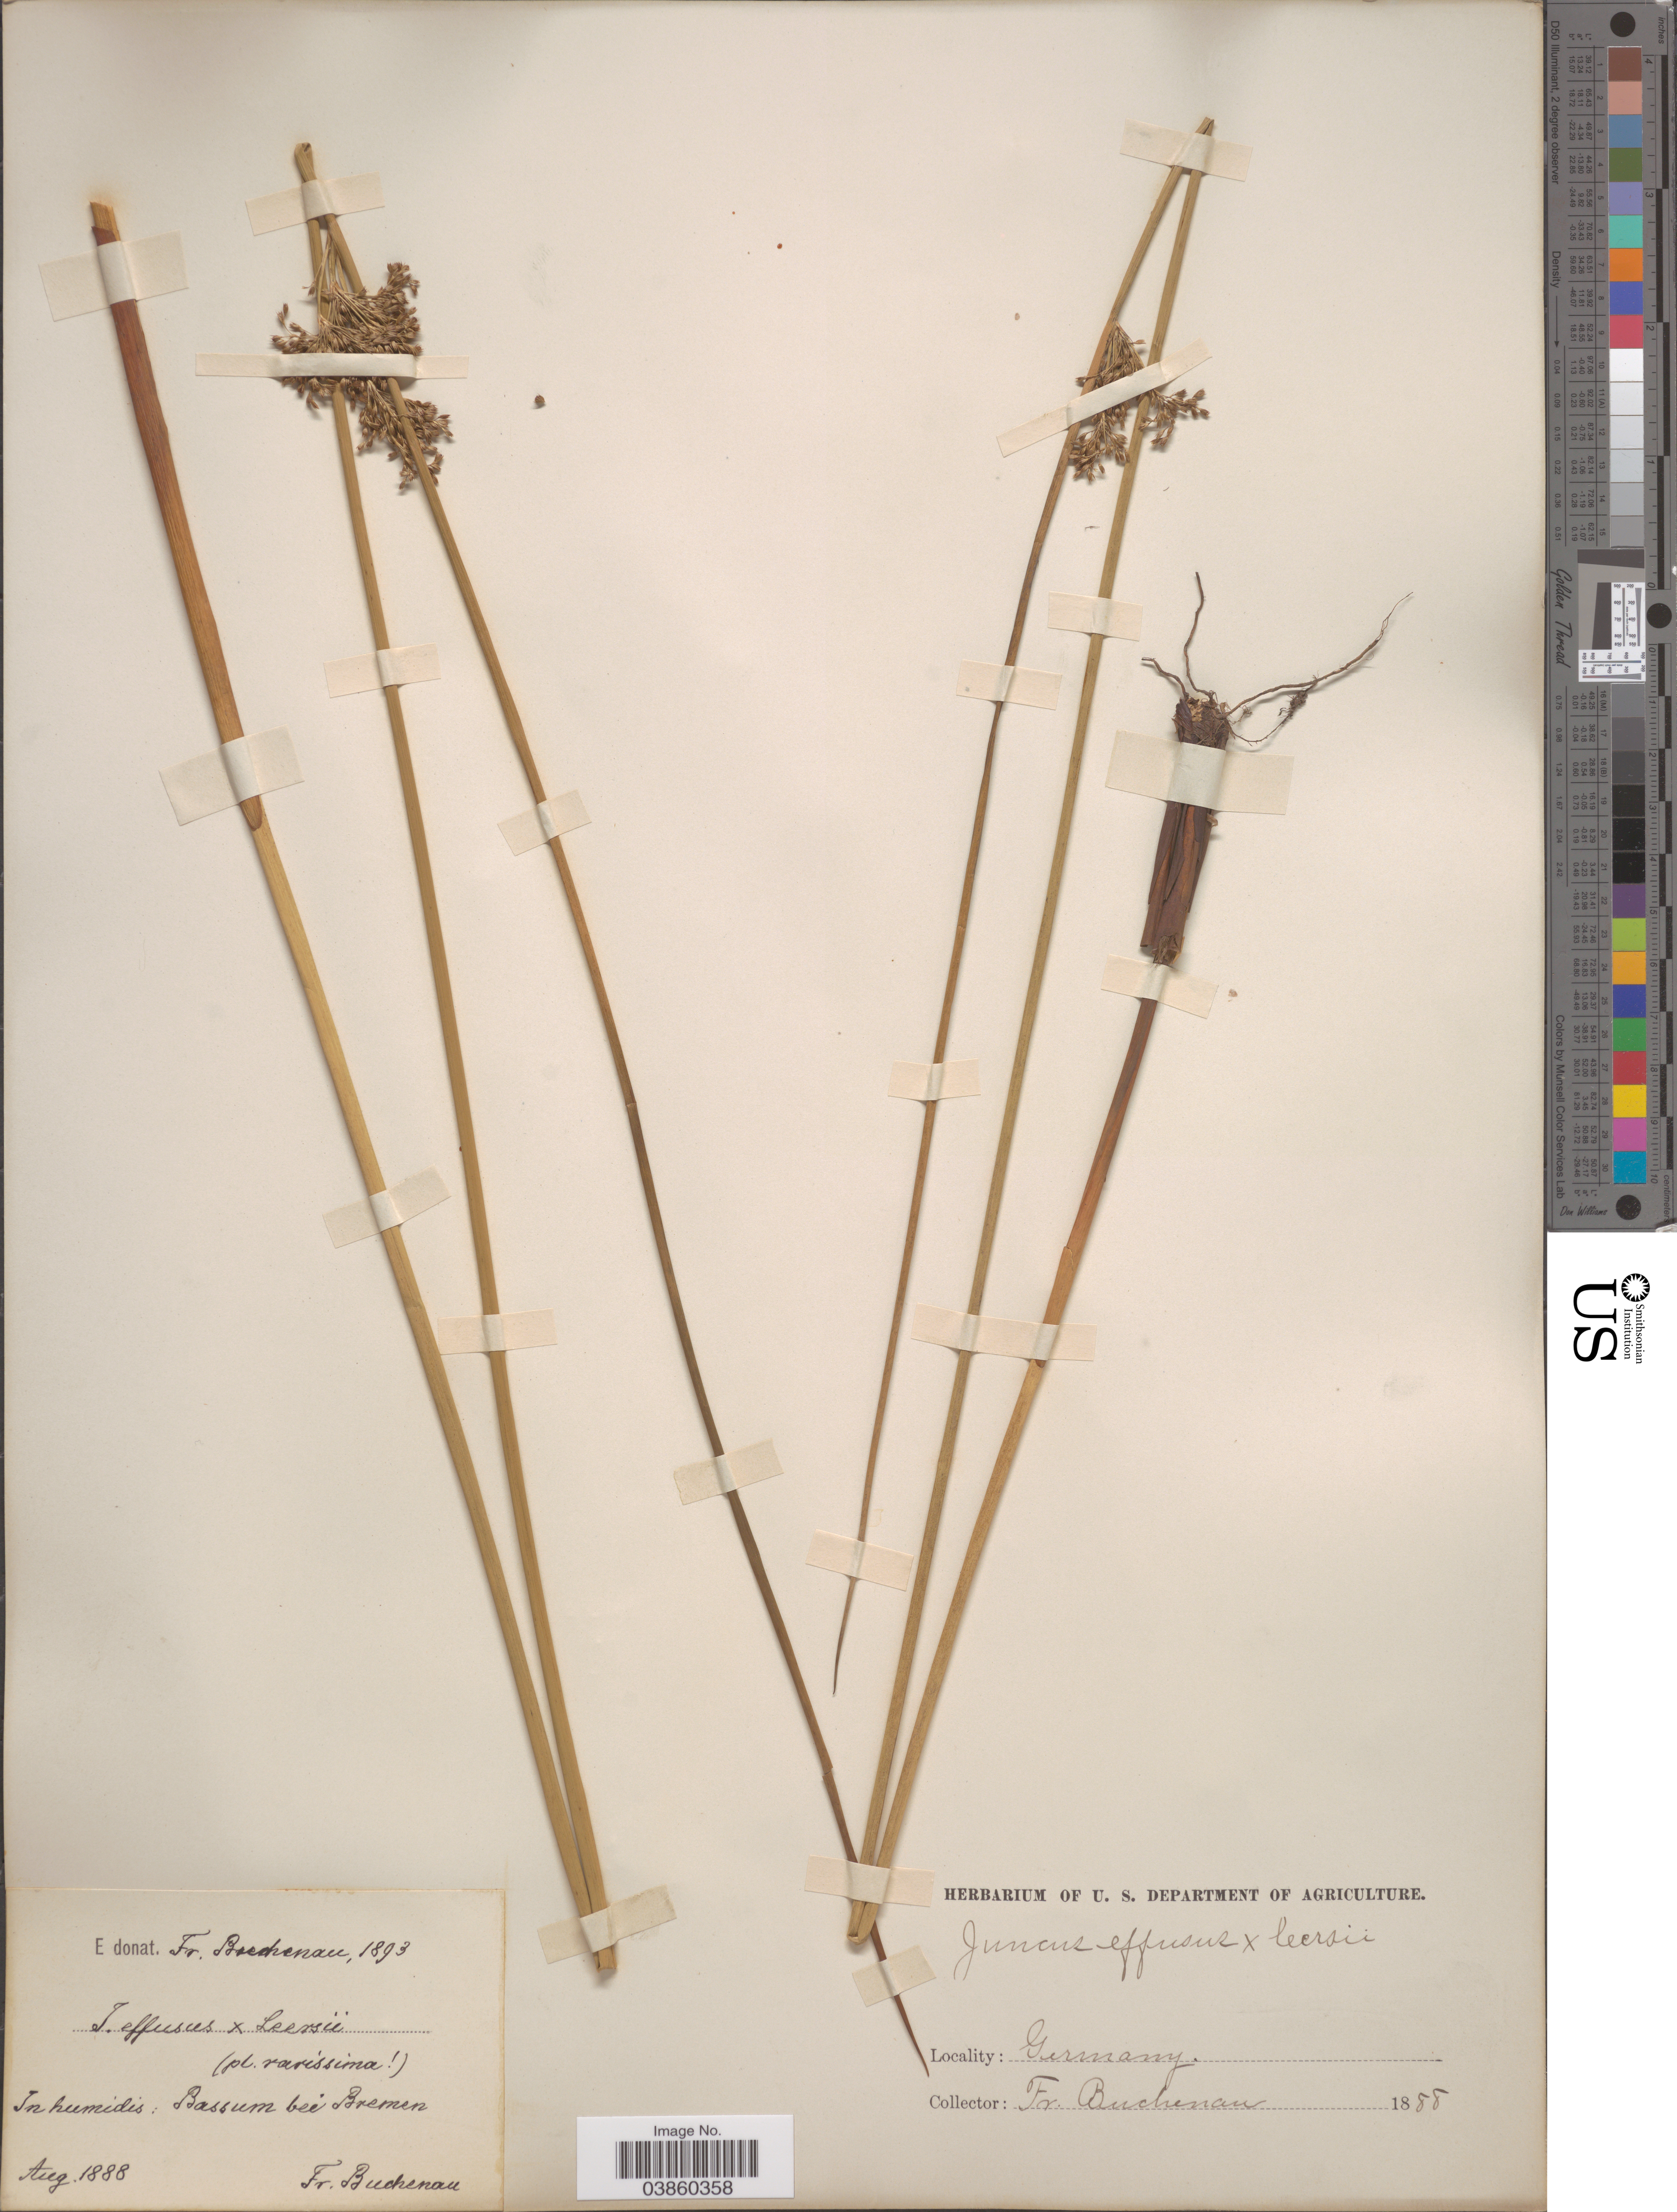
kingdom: Plantae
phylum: Tracheophyta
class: Liliopsida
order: Poales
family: Juncaceae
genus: Juncus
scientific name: Juncus effusus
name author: L.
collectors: F. Buckenau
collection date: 1888-08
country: Germany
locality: In humidis: Bassum bei Bremen.